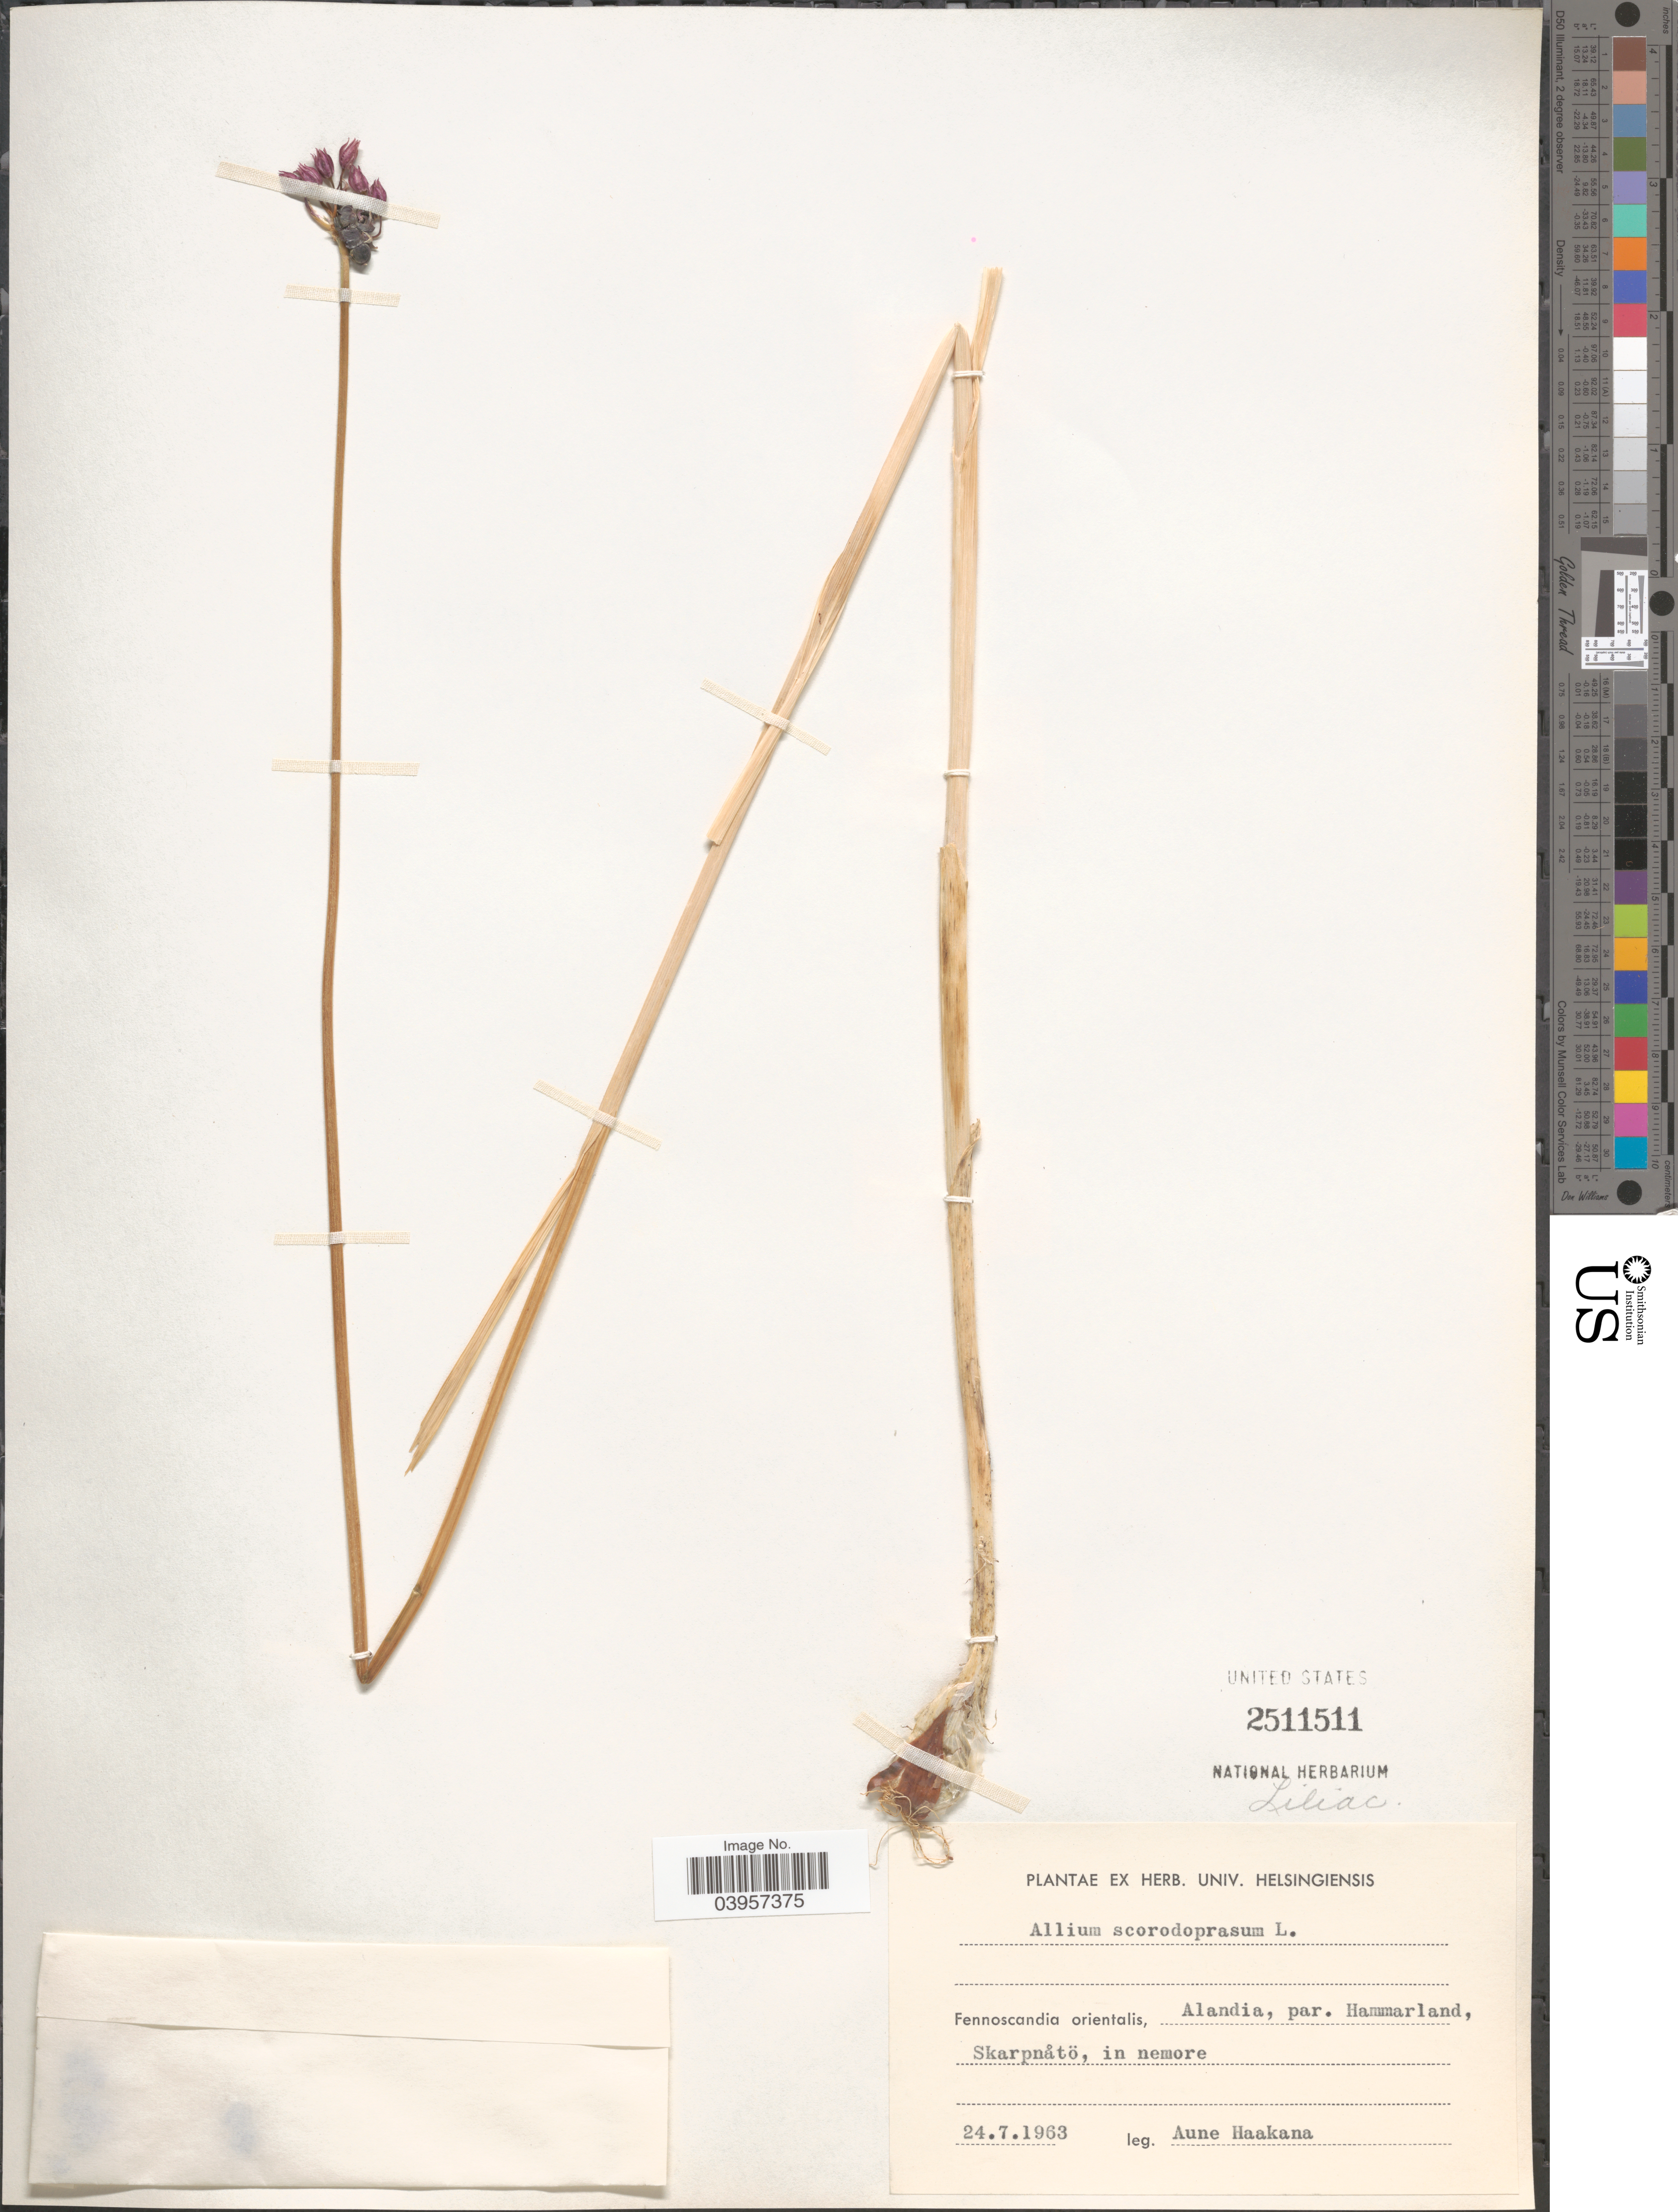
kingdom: Plantae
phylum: Tracheophyta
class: Liliopsida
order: Asparagales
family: Amaryllidaceae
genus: Allium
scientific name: Allium scorodoprasum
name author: L.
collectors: A. Haakana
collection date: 1963-07-24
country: Finland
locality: Fennoscandia orientalis, Alandia, par. Hammarland, Skarpnåtö, in nemore.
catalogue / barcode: US 2511511